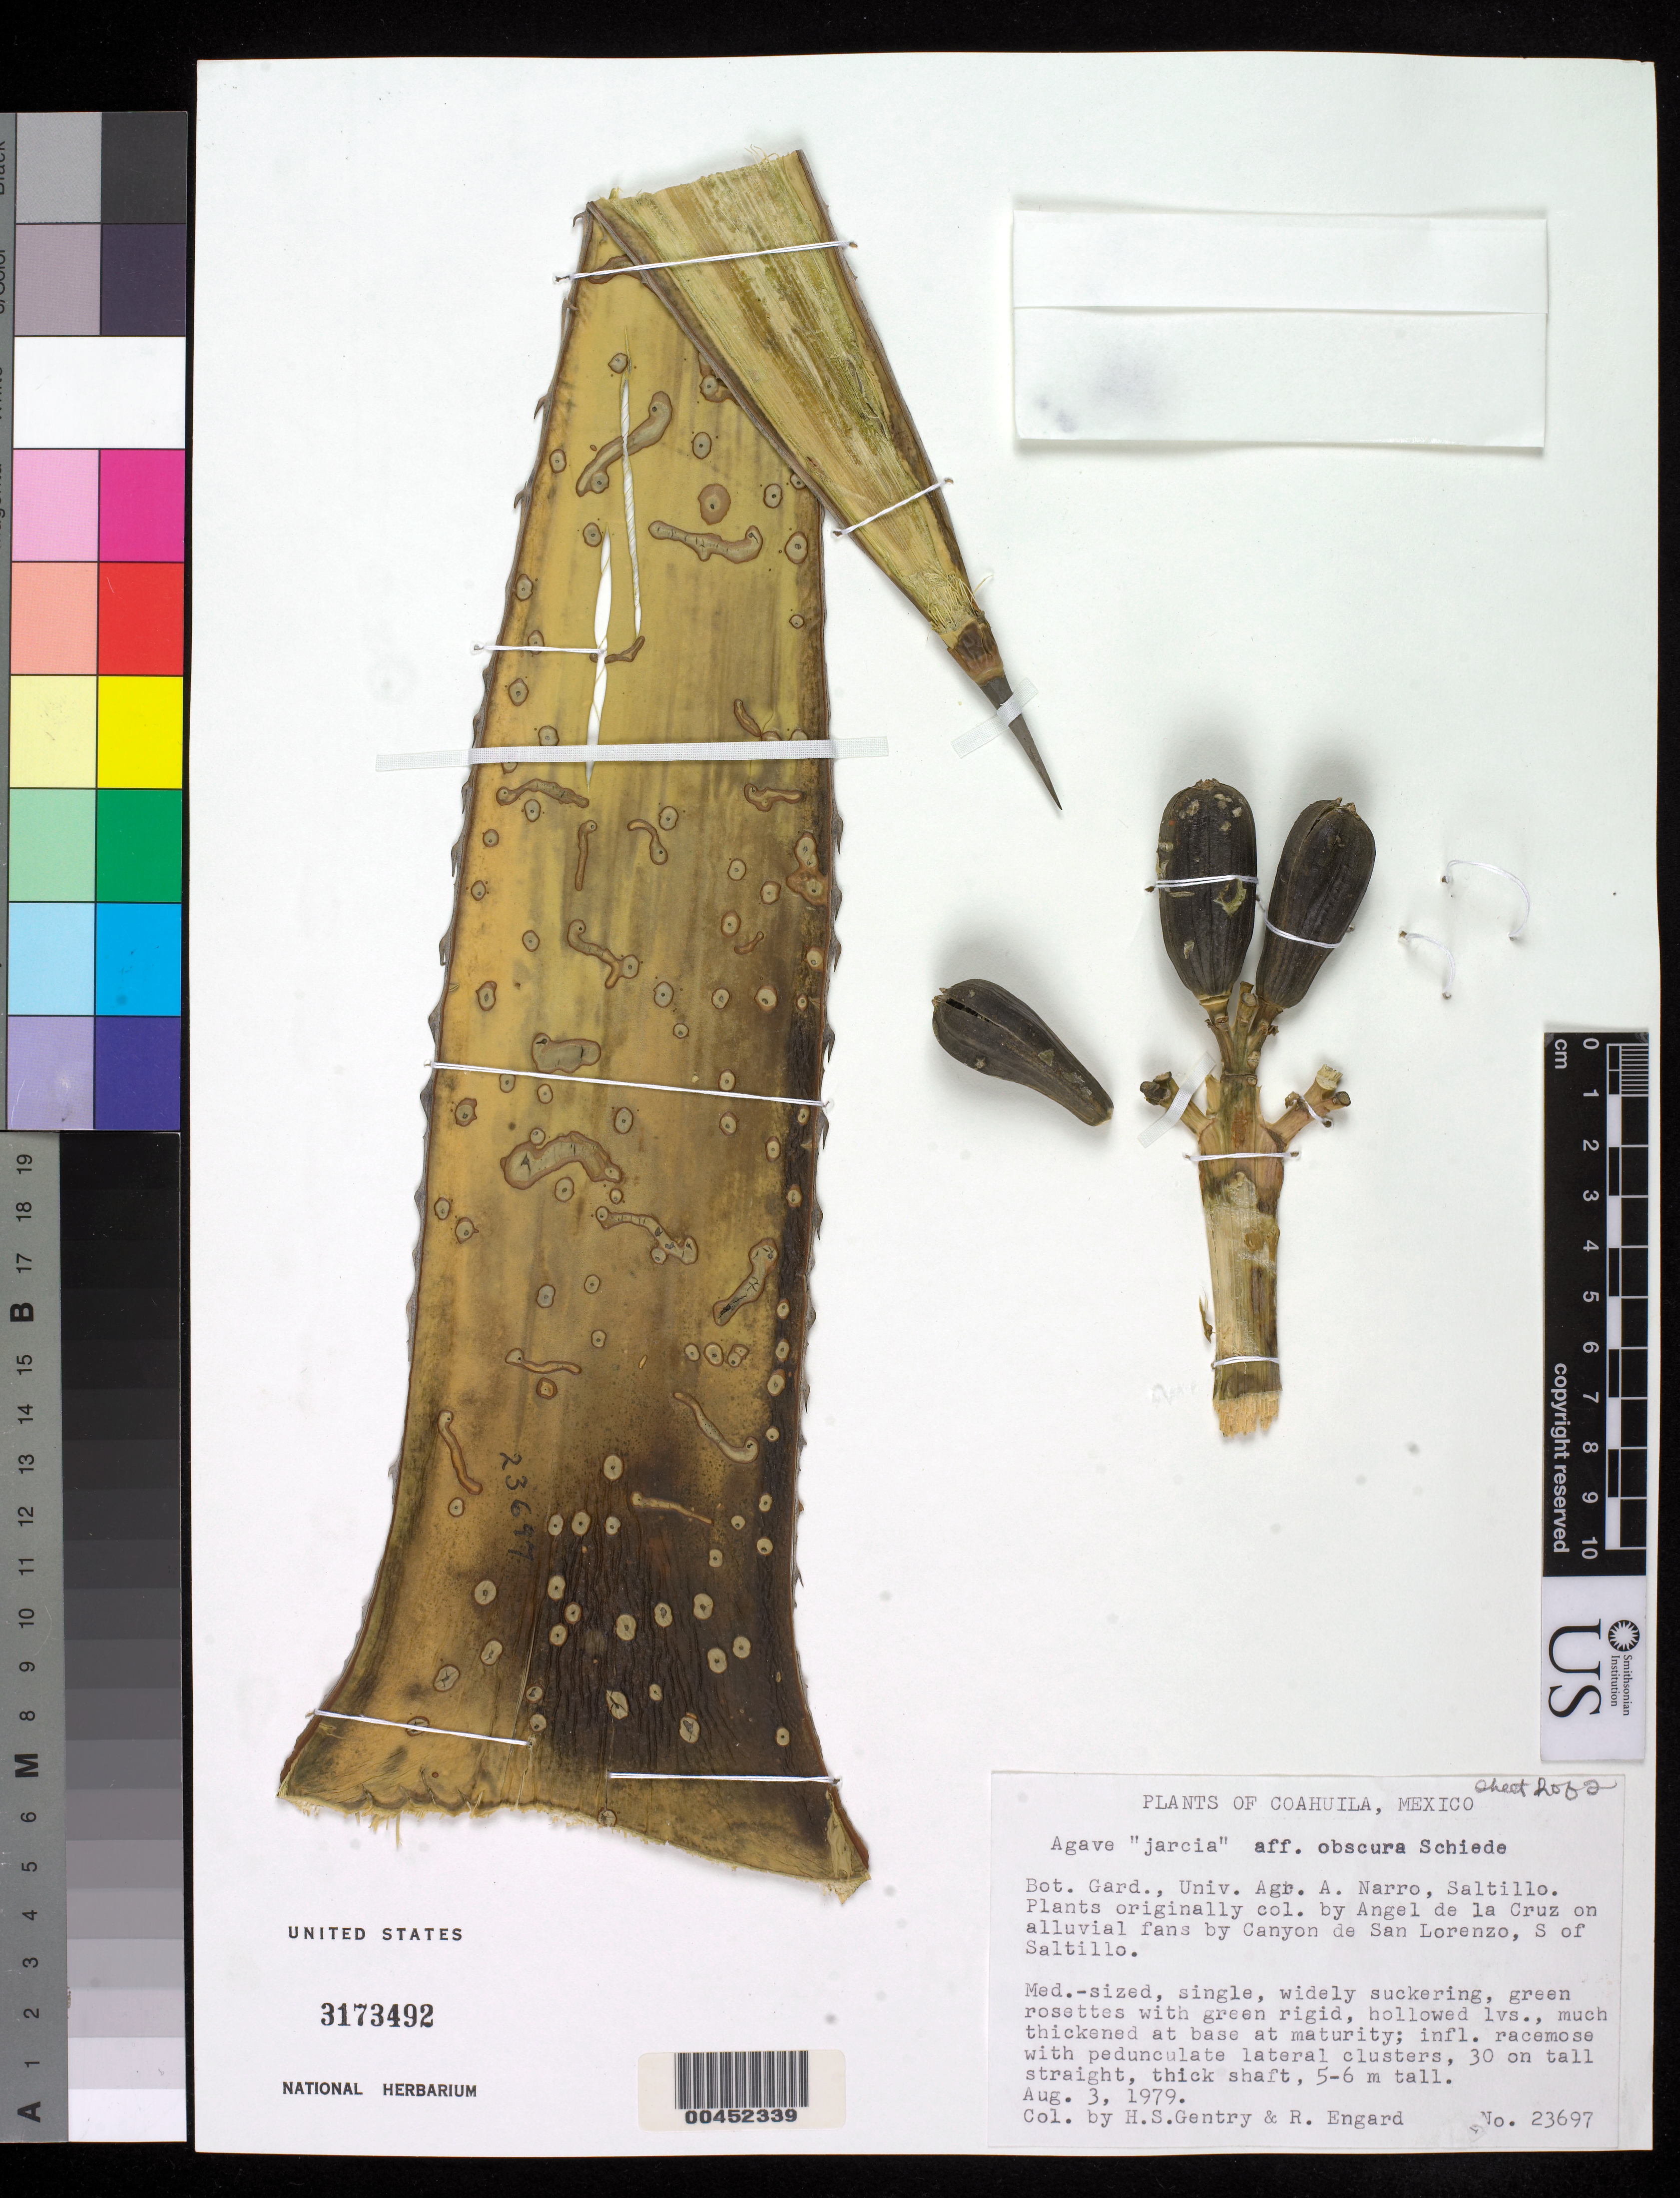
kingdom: Plantae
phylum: Tracheophyta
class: Liliopsida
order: Asparagales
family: Asparagaceae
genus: Agave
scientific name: Agave obscura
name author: Schiede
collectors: H. S. Gentry & R. Engard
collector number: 23697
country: Mexico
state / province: Coahuila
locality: Near San Lorenzo Canyon, by Angel de La Cruz, S of Salitillo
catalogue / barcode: US 3173492